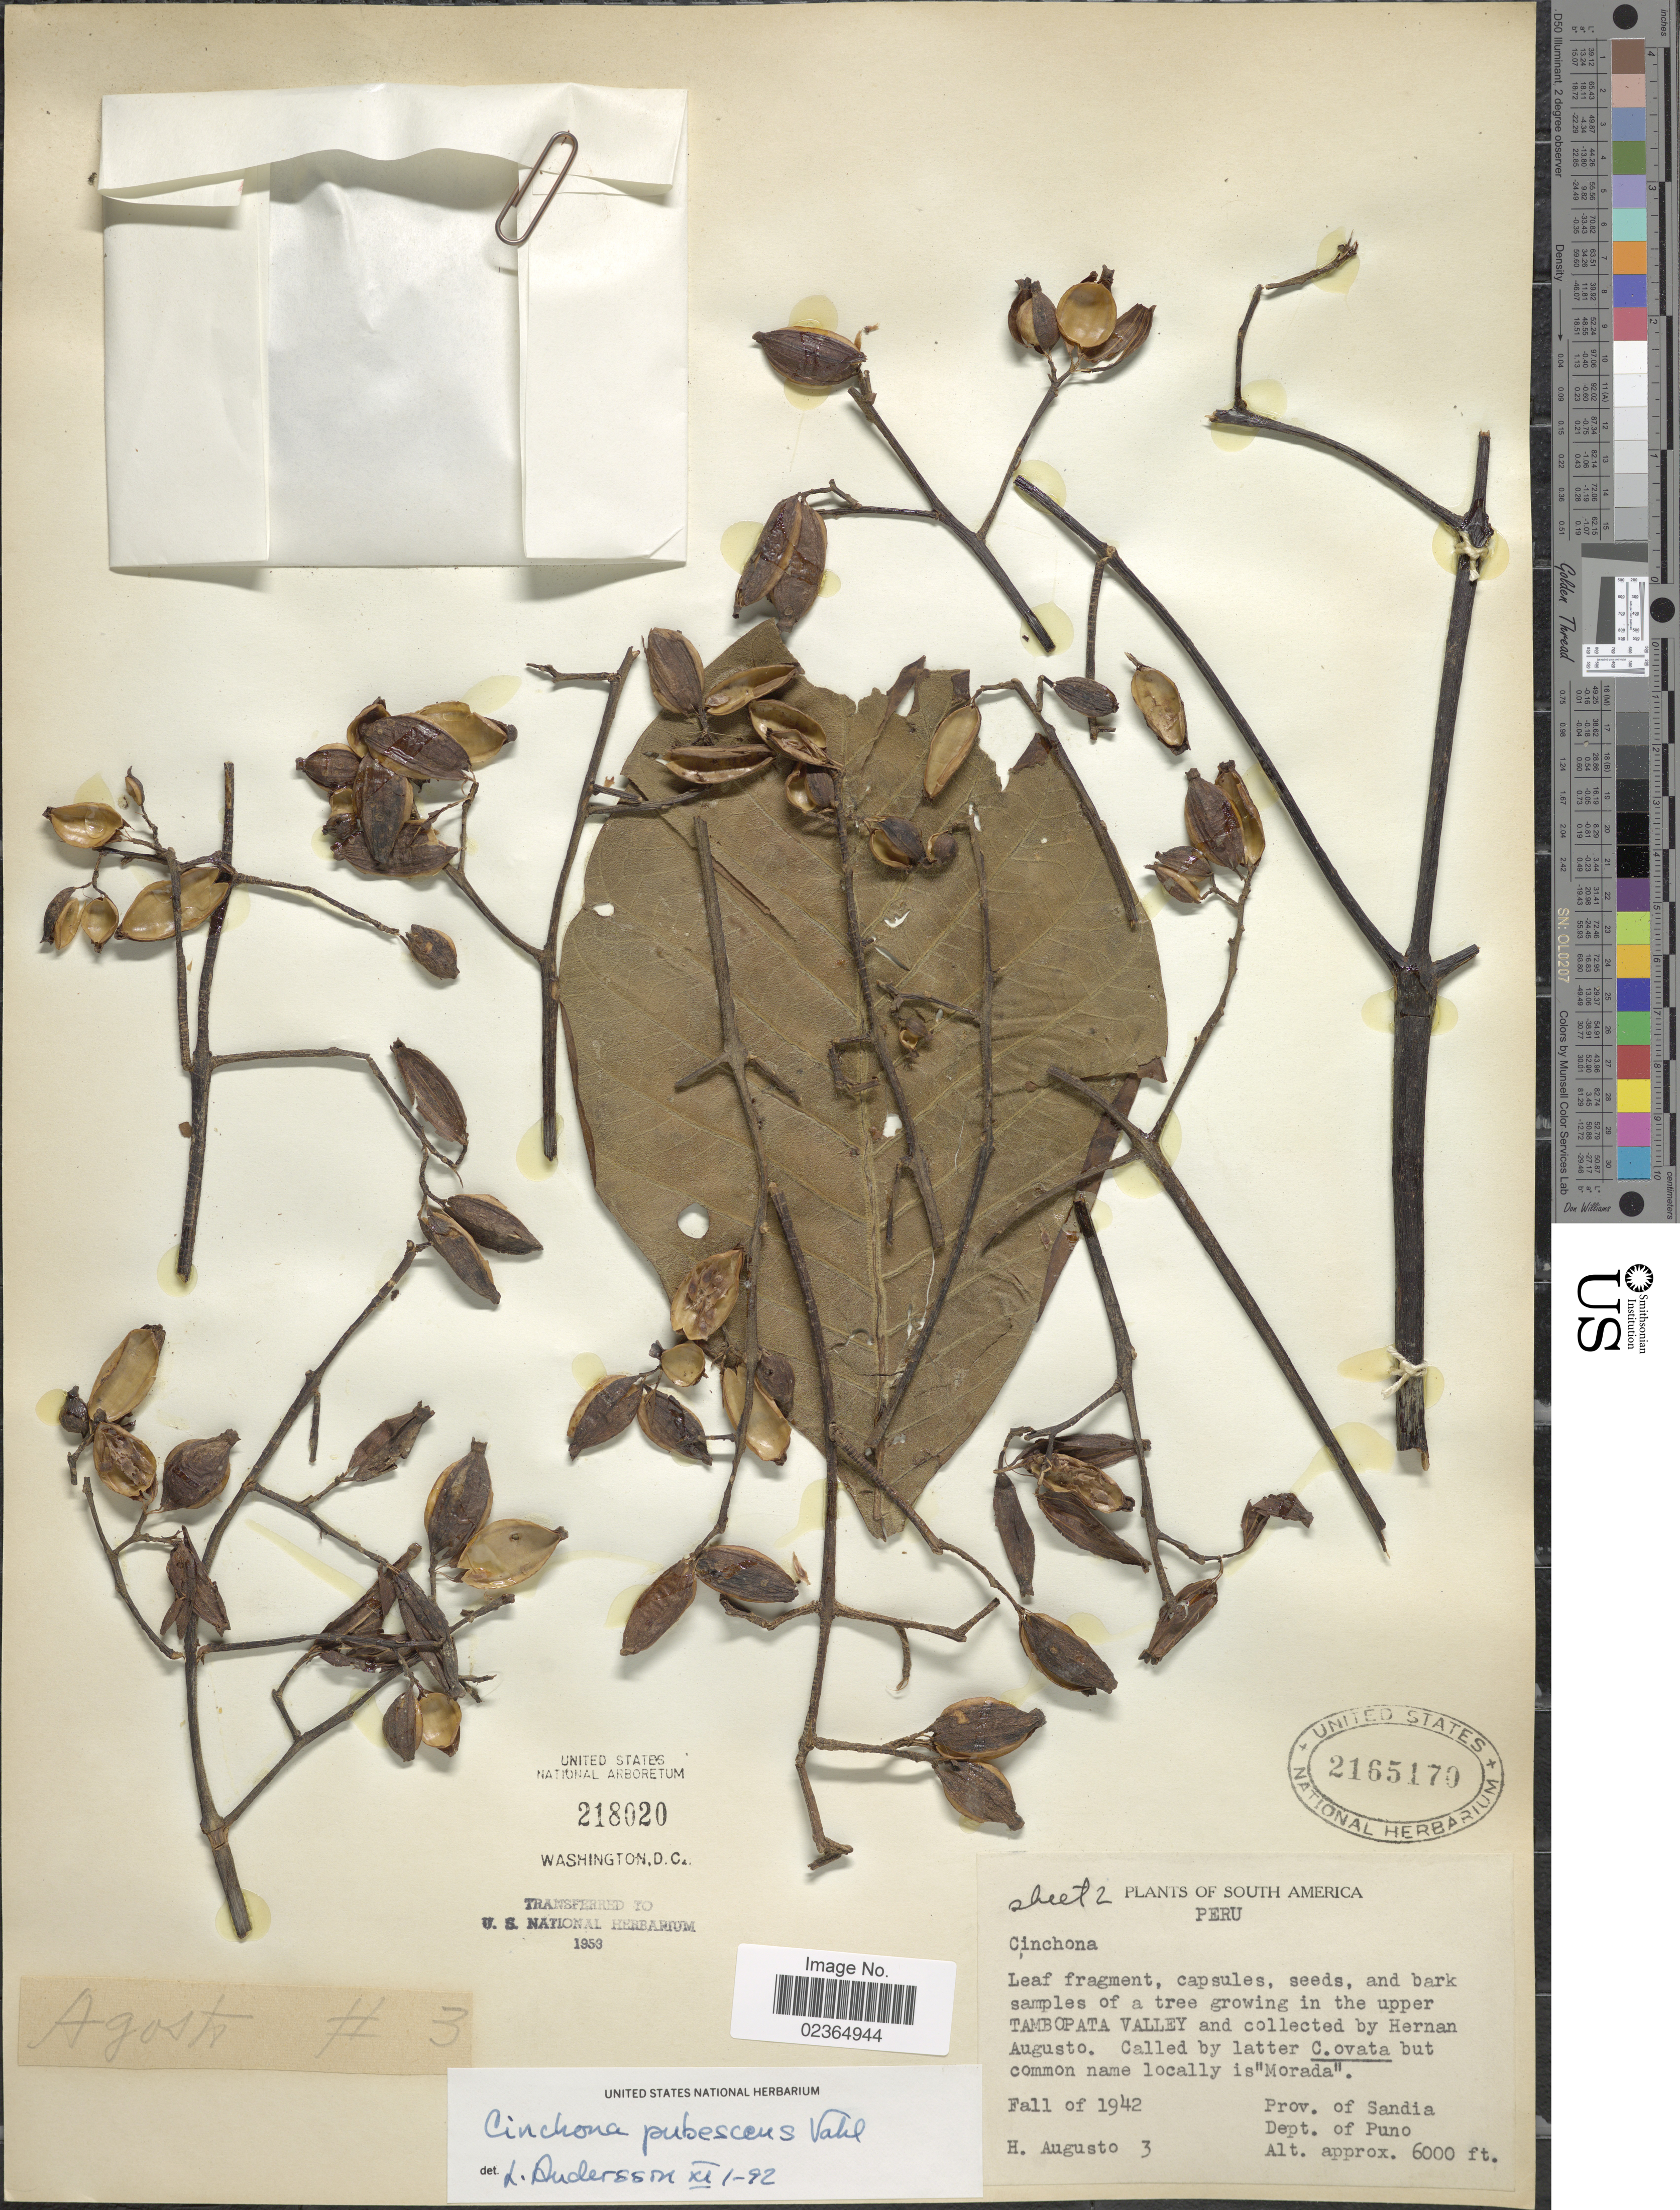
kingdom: Plantae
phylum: Tracheophyta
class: Magnoliopsida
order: Gentianales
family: Rubiaceae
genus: Cinchona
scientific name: Cinchona pubescens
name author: Vahl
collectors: H. Augusto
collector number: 3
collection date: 1942-08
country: Peru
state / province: Puno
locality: Upper Tambopata Valley. Prov. of Sandia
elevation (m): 1829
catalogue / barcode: US 2165170